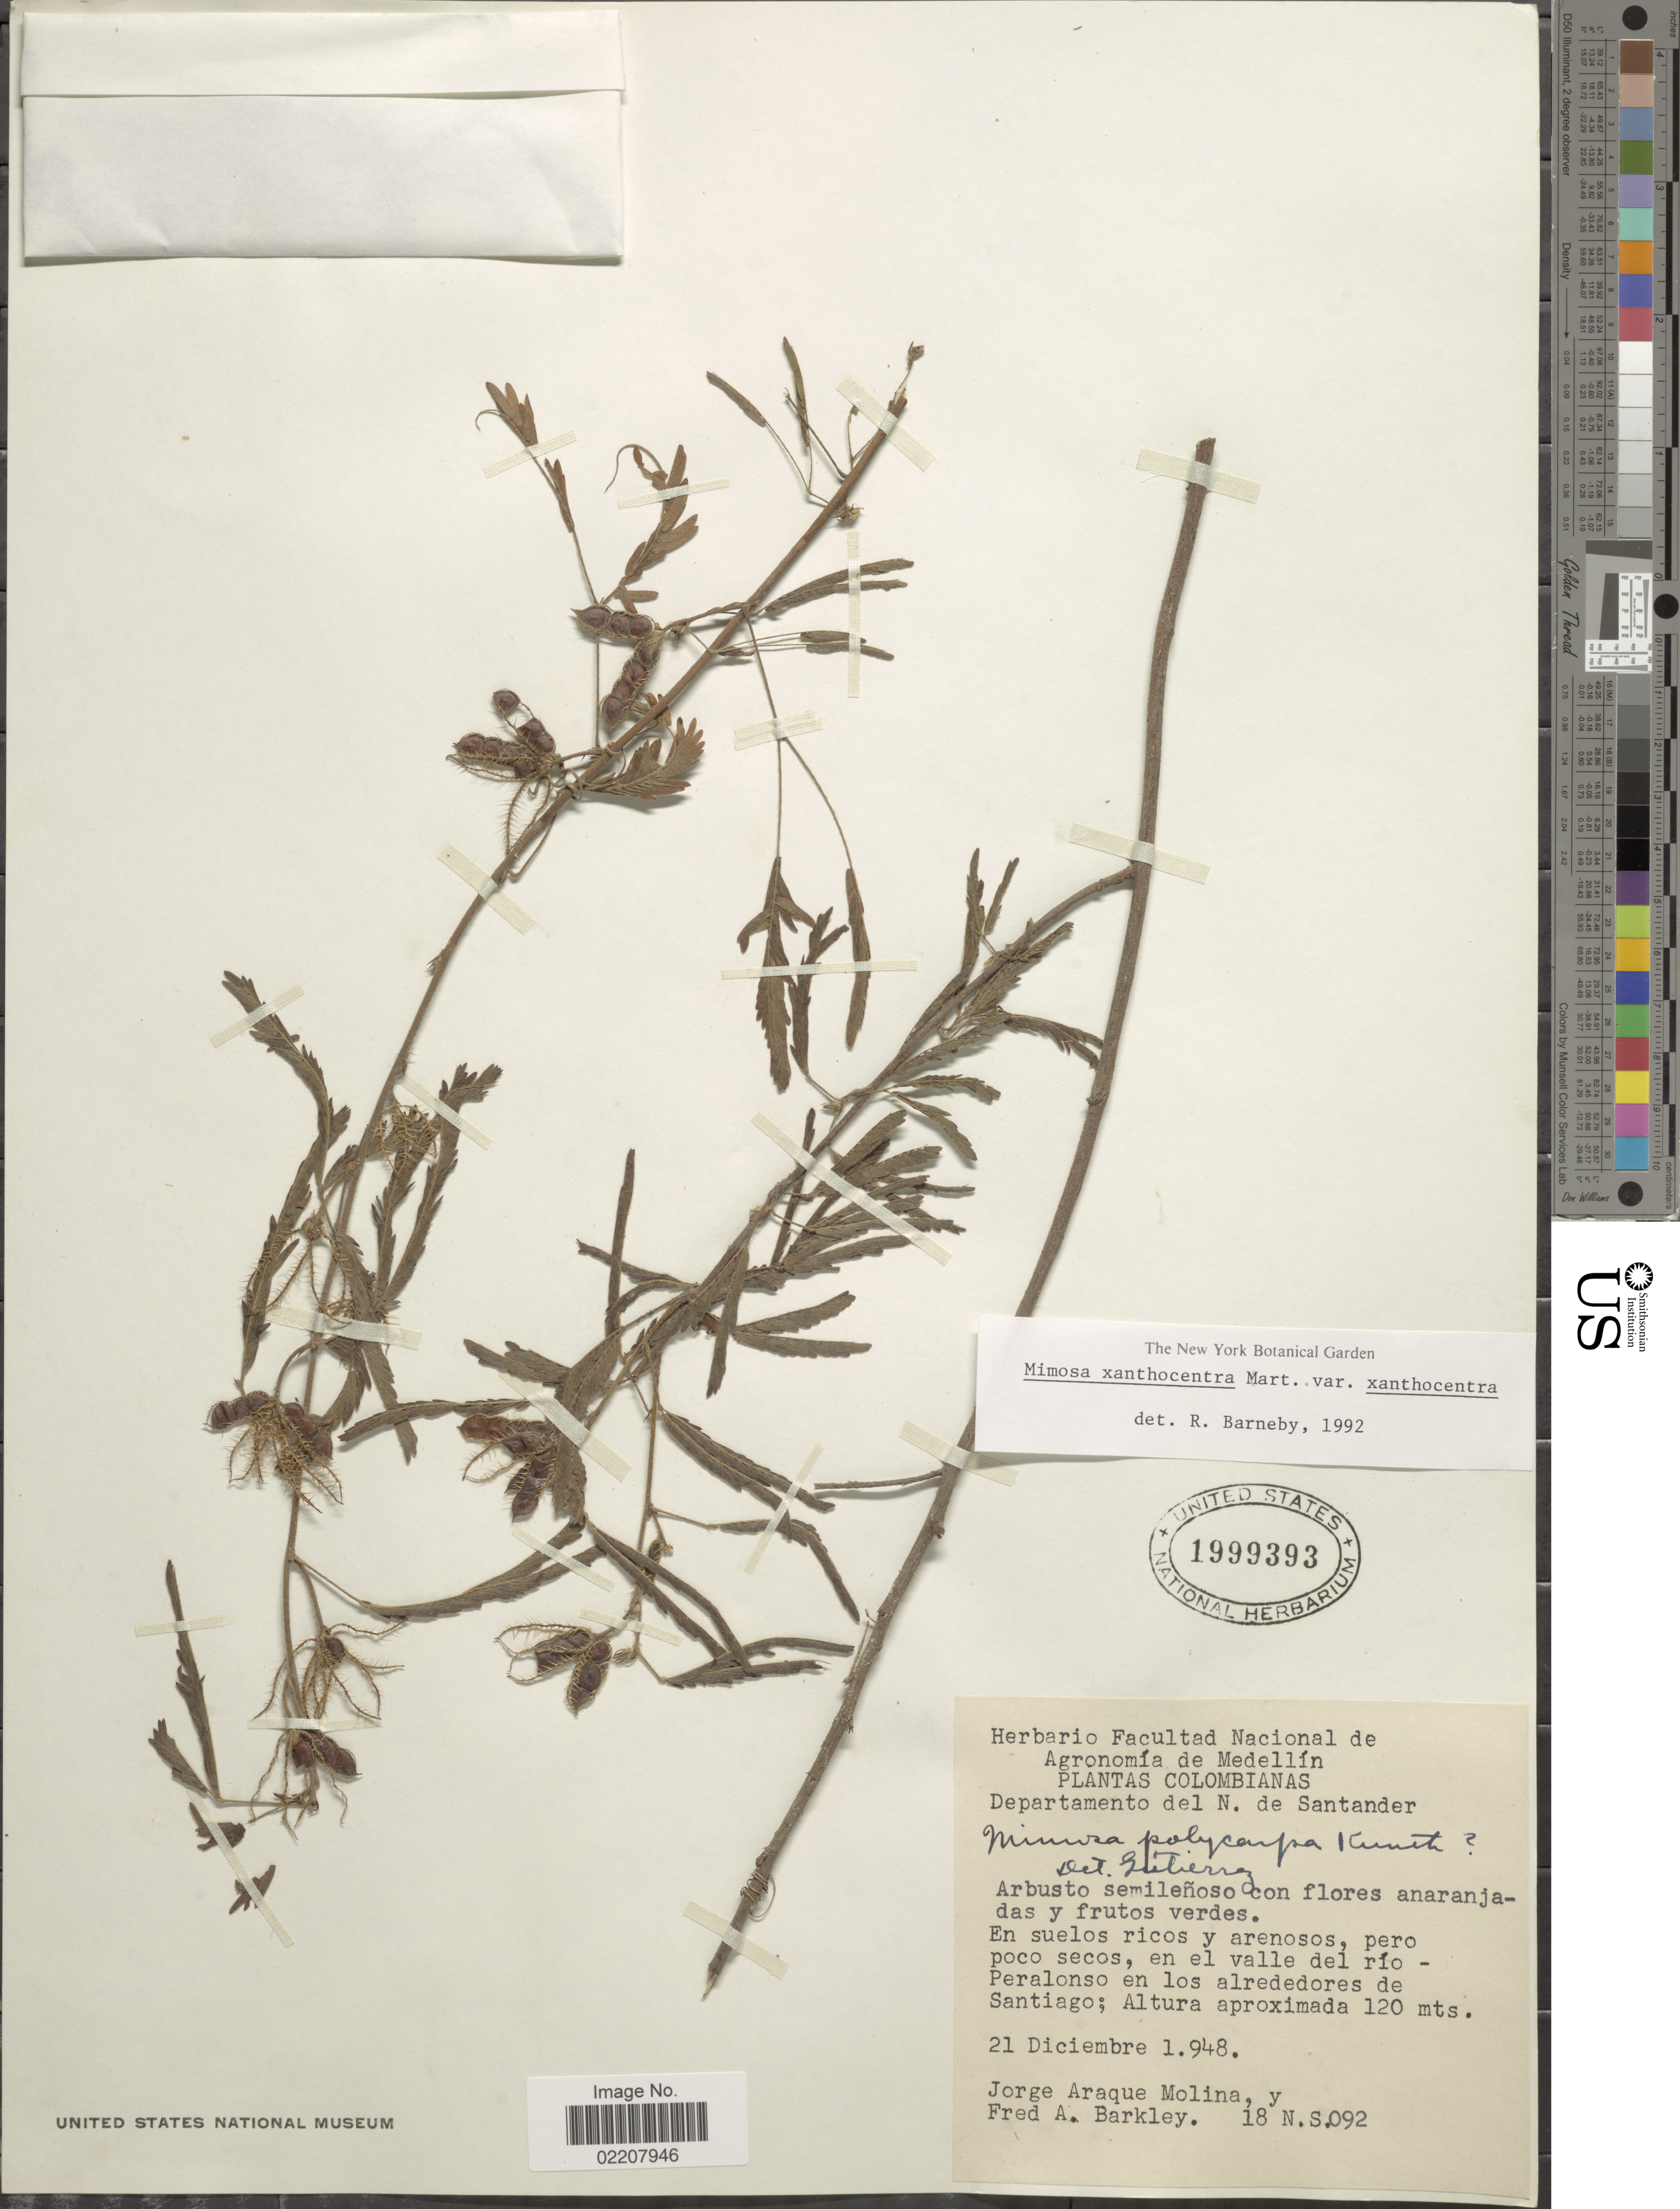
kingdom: Plantae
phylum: Tracheophyta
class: Magnoliopsida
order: Fabales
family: Fabaceae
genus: Mimosa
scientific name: Mimosa xanthocentra subsp. xanthocentra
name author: Mart.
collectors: J. A. Molina & F. A. Barkley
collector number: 18 N.S. 092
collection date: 1948-12-21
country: Colombia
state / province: Norte de Santander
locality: En suelos ricos y arenosos, en el valle del rio-Peralonso en los alrededores de Santiago.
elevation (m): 120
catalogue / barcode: US 1999393